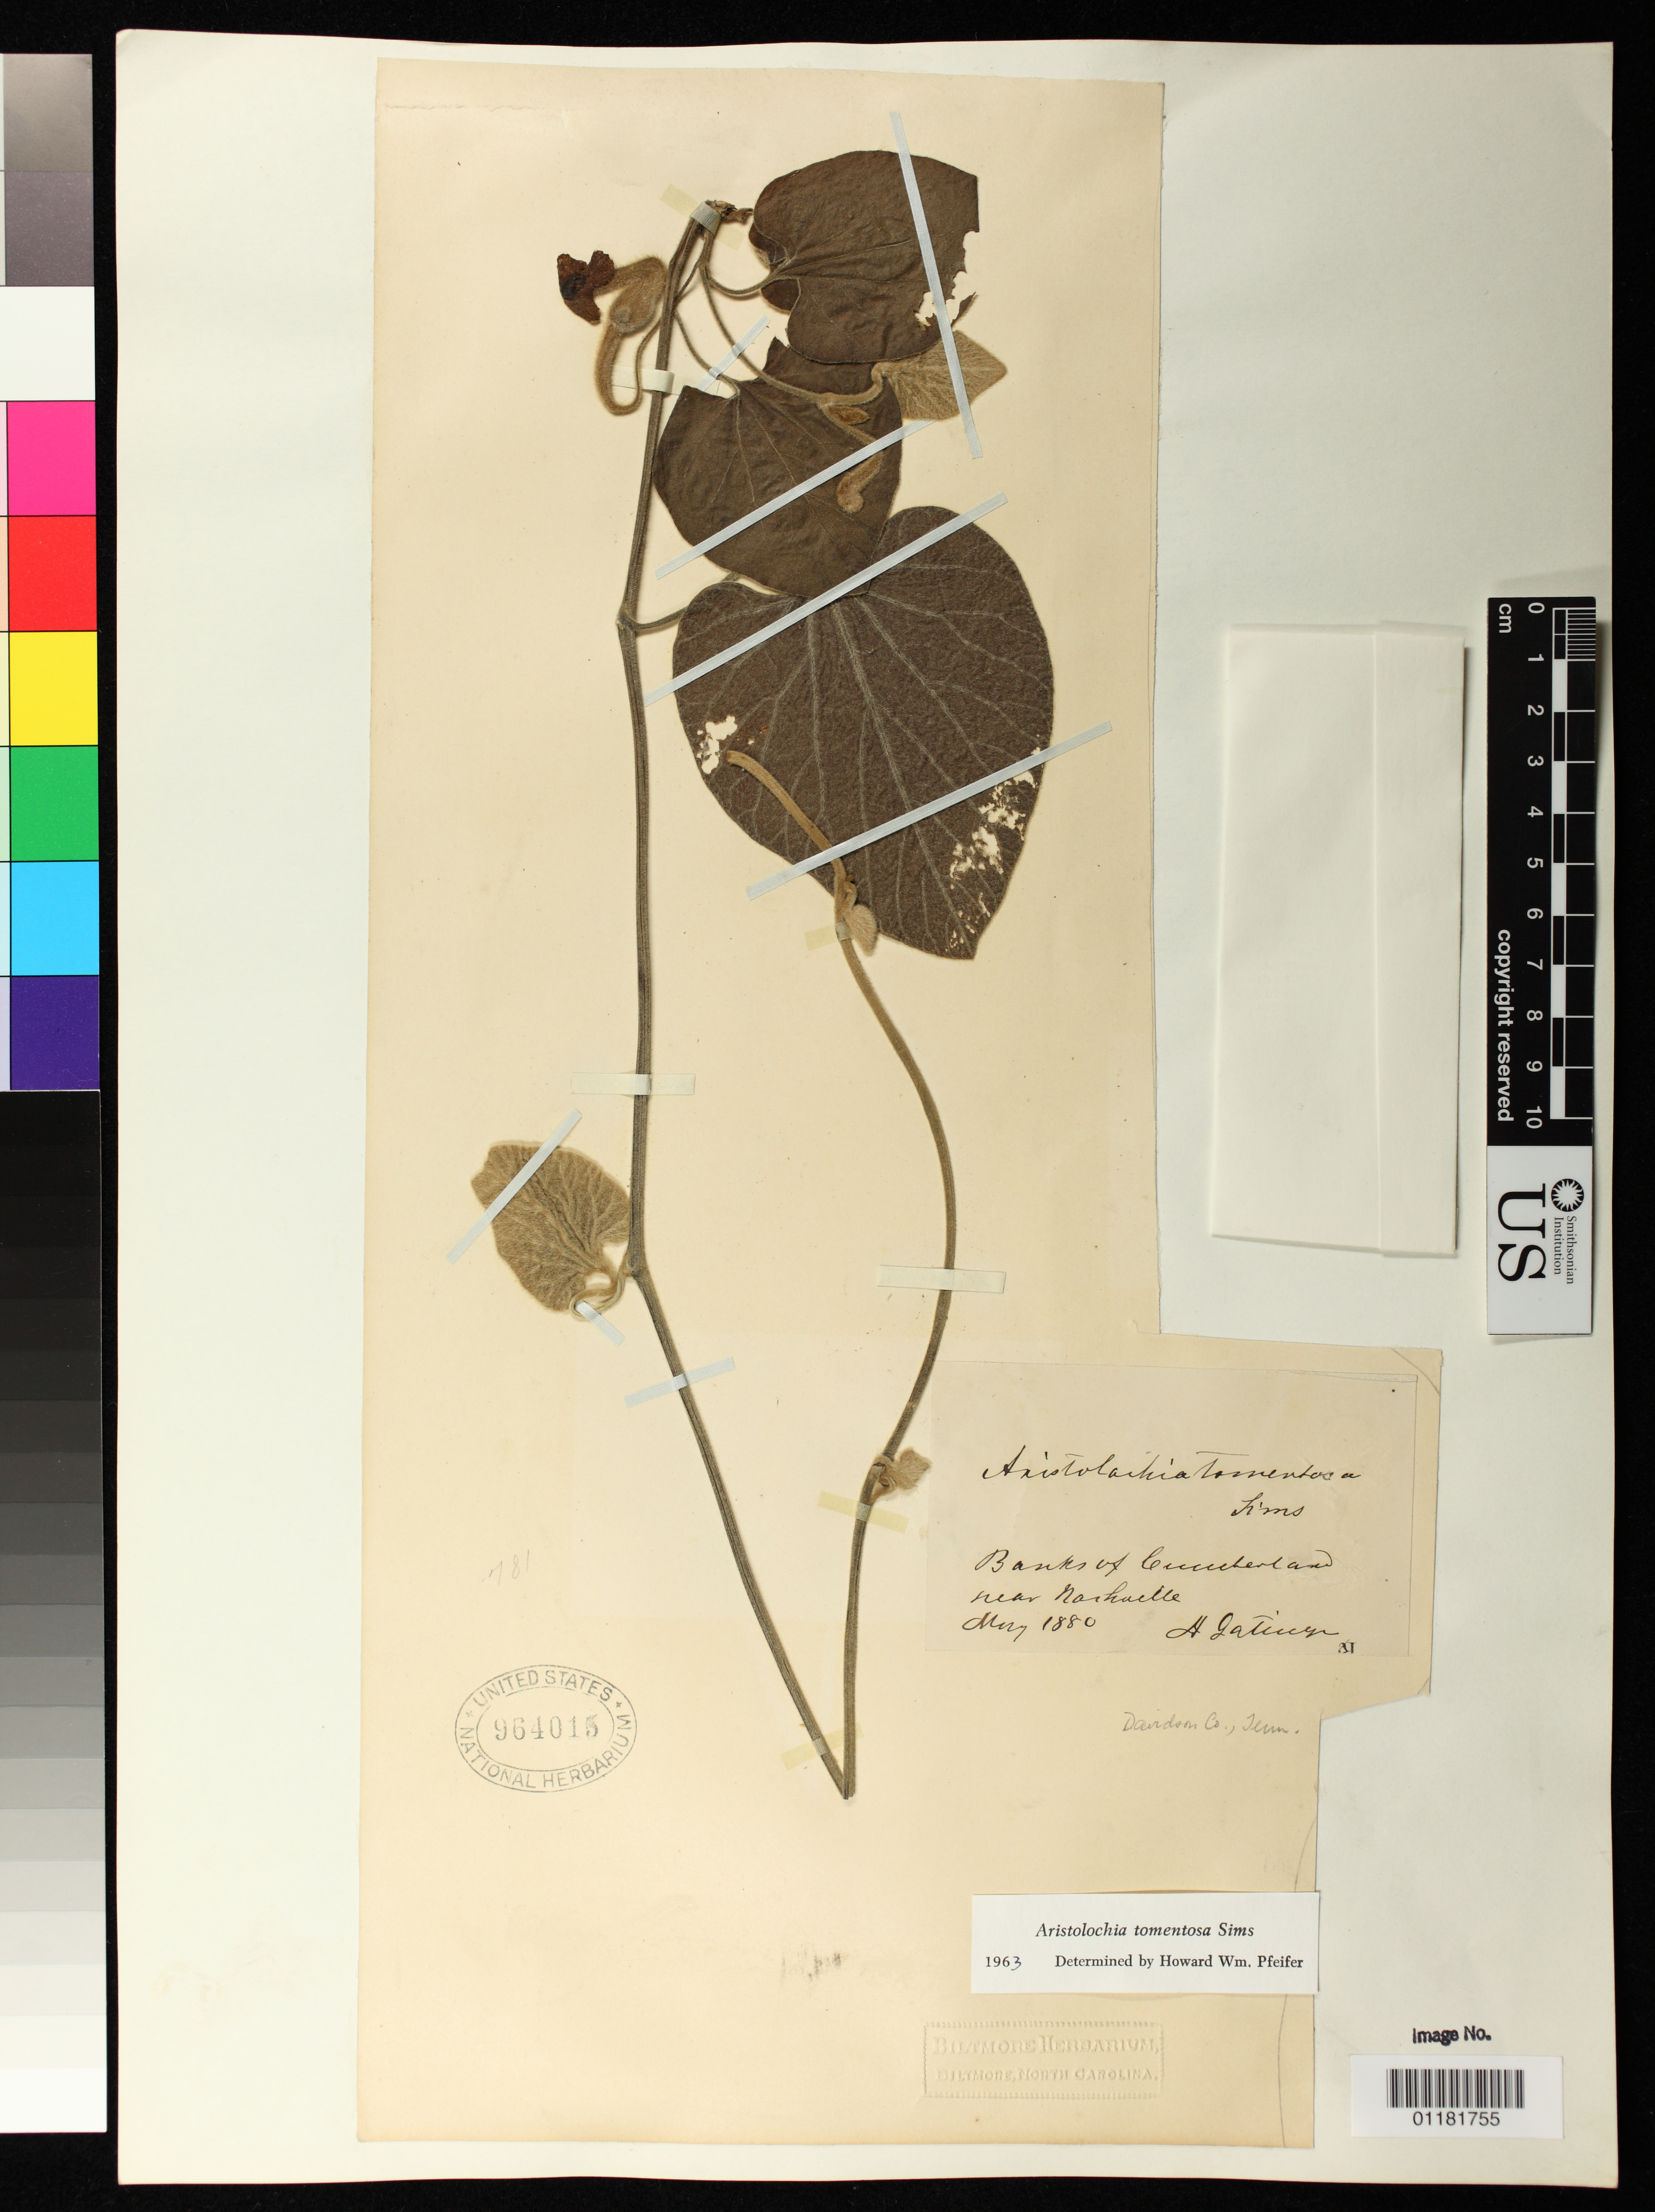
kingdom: Plantae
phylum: Tracheophyta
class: Magnoliopsida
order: Piperales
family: Aristolochiaceae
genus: Aristolochia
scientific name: Aristolochia tomentosa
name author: Sims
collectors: A. Gattinger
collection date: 1880-05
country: United States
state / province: Tennessee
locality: Banks of Cumberland [River] near Nashville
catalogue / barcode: US 964015